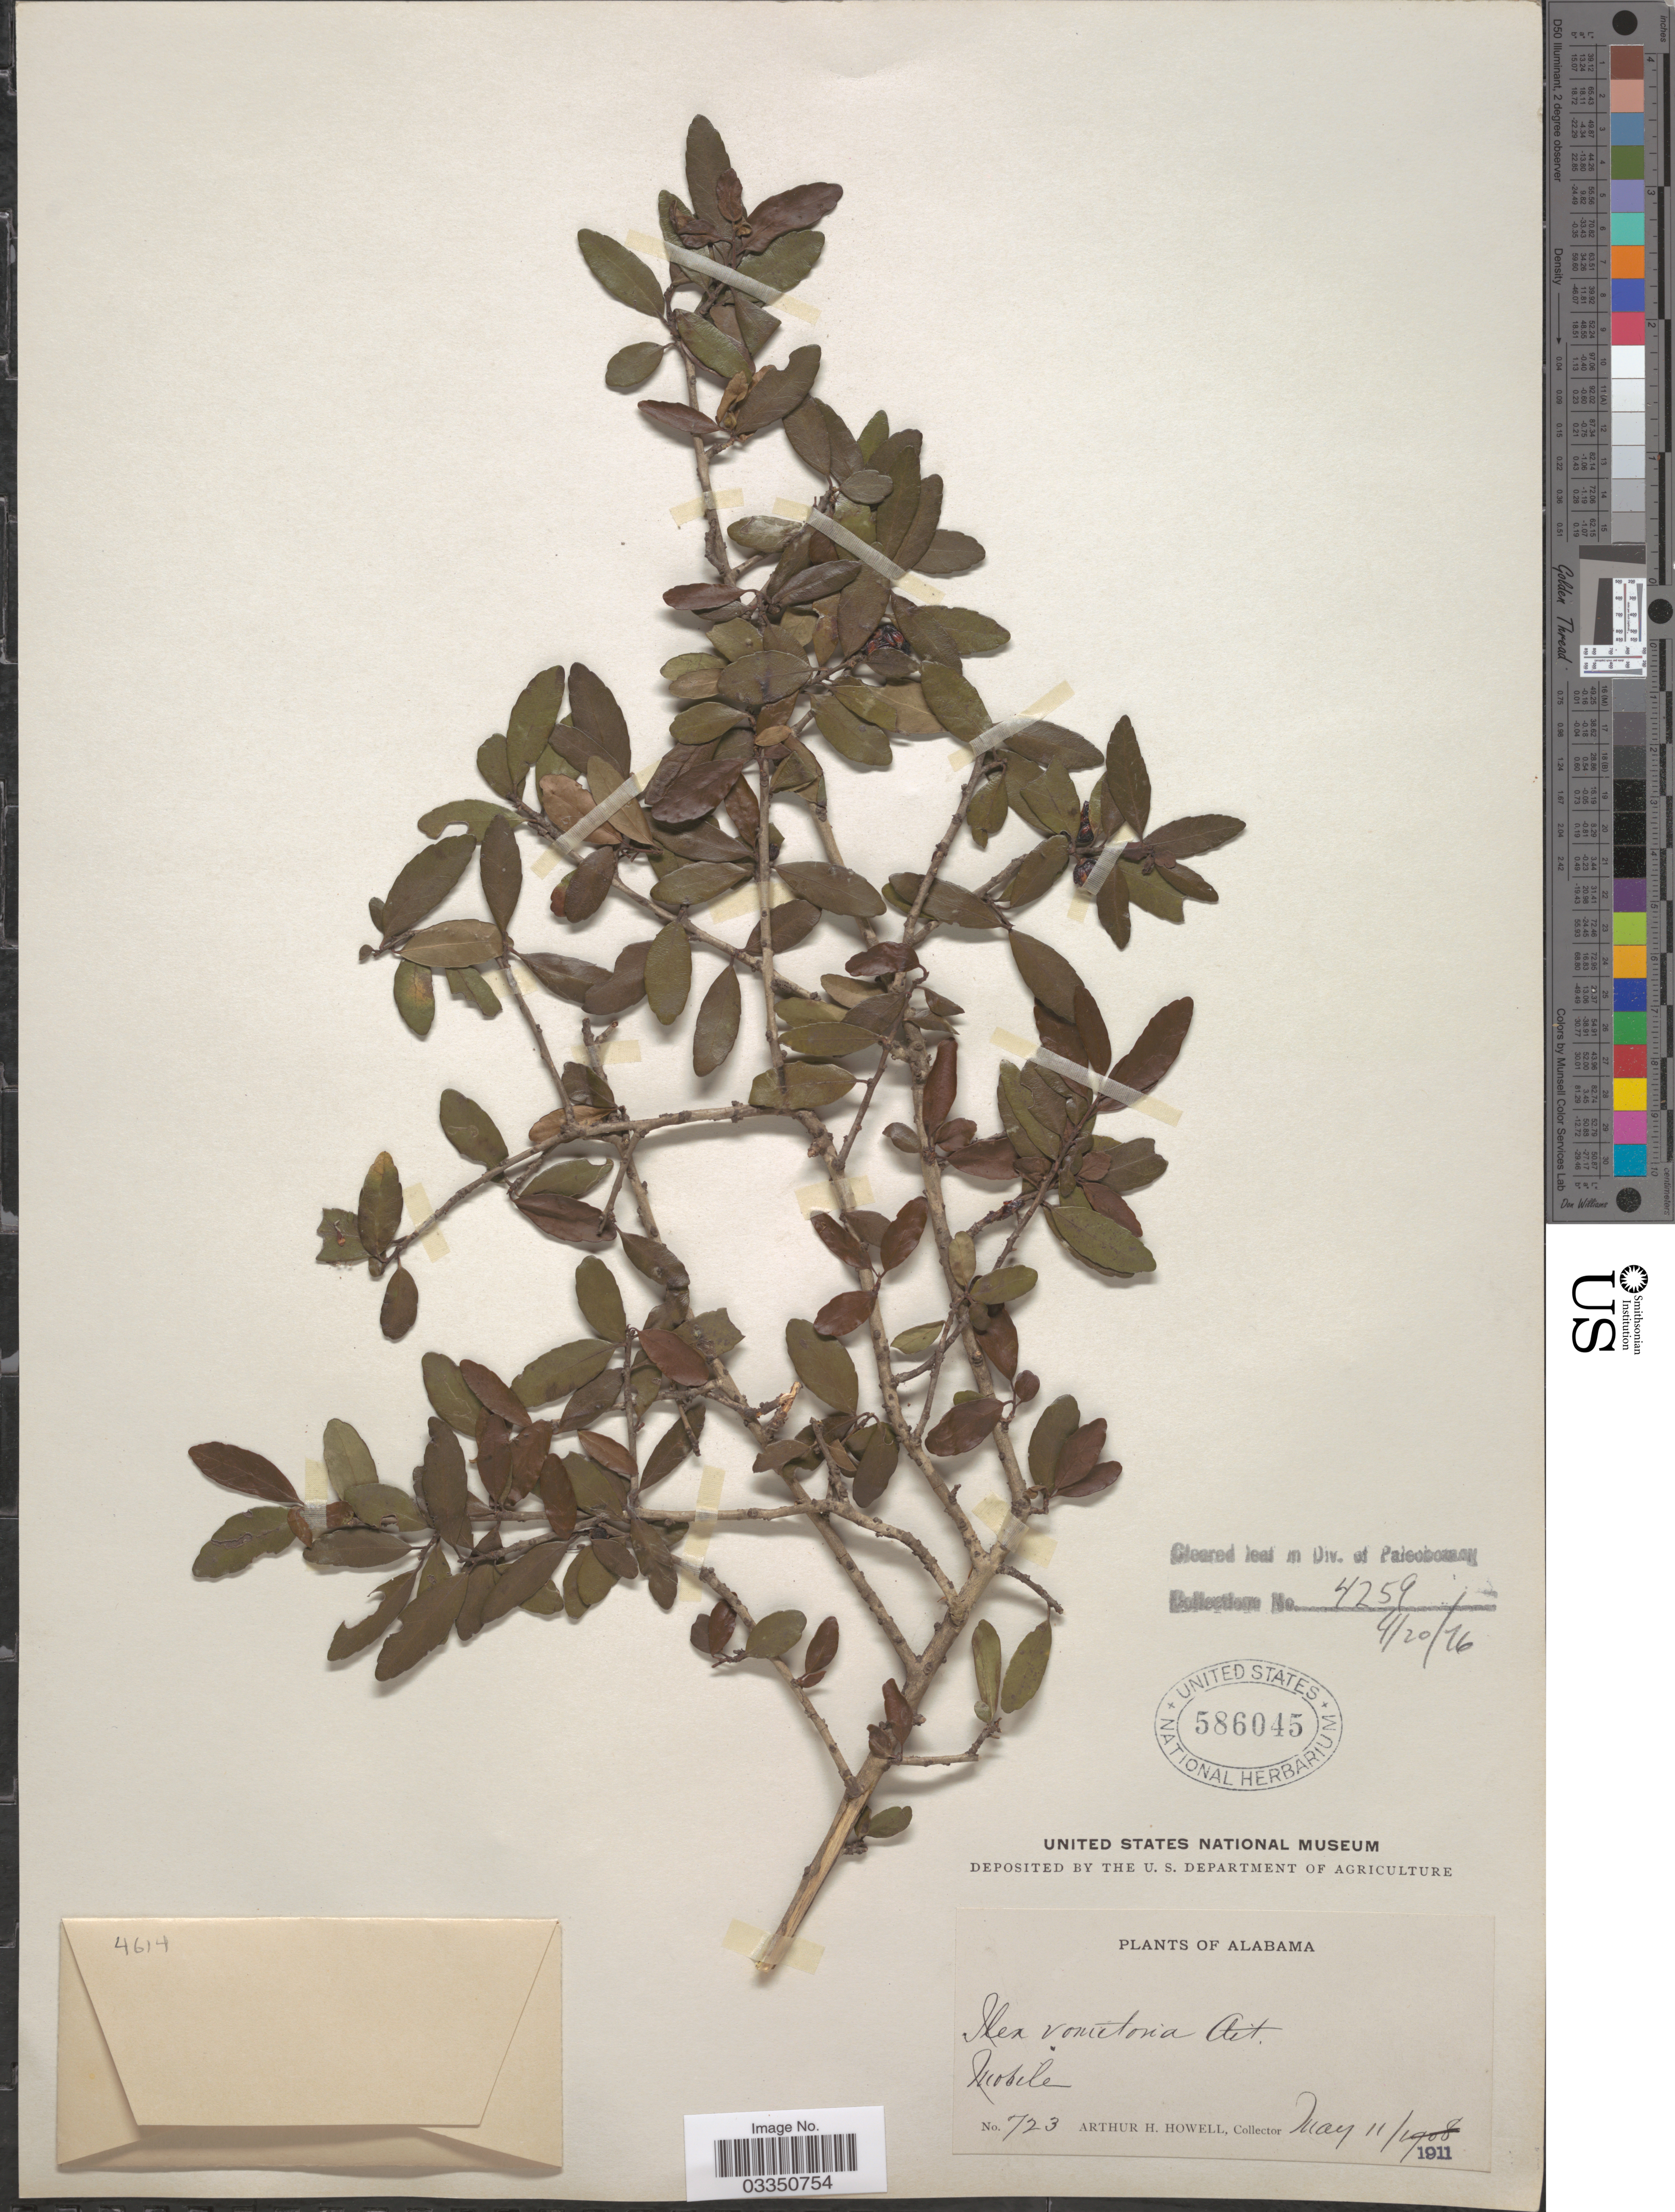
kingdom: Plantae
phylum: Tracheophyta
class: Magnoliopsida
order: Aquifoliales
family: Aquifoliaceae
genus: Ilex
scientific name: Ilex vomitoria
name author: Aiton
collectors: A. H. Howell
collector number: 723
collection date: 1911-05-11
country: United States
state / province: Alabama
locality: Mobile.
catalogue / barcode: US 586045